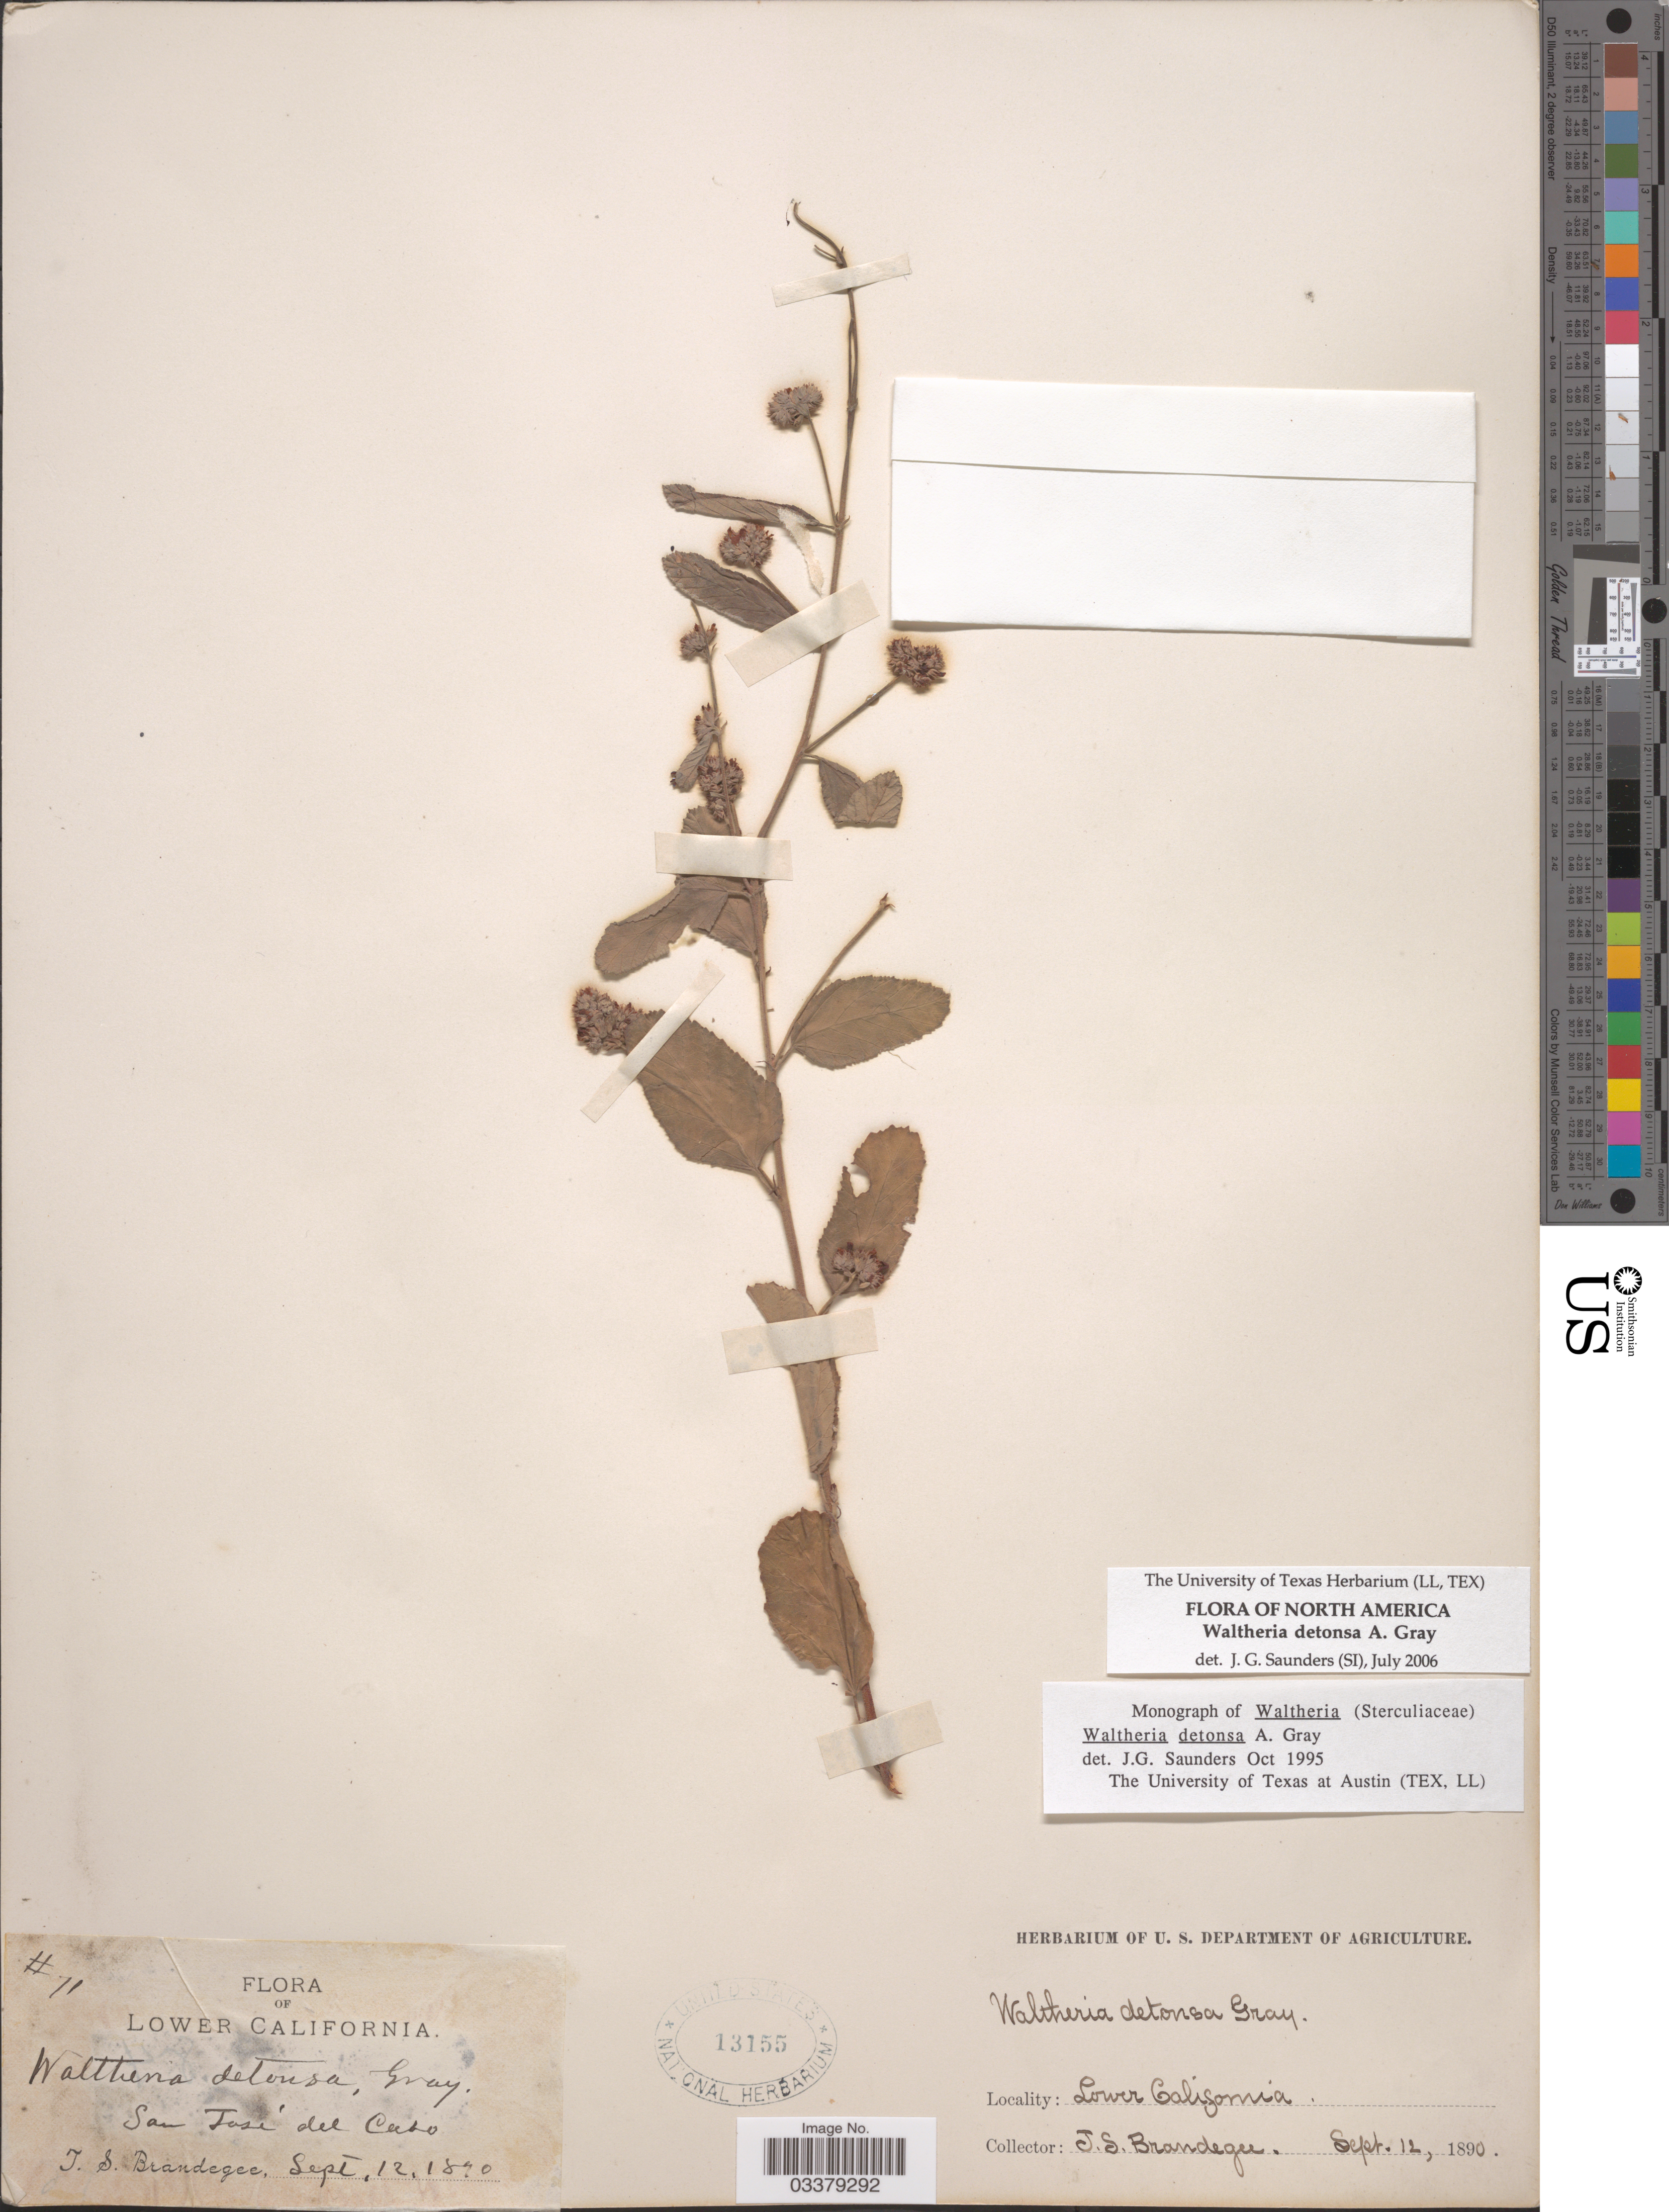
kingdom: Plantae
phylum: Tracheophyta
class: Magnoliopsida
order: Malvales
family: Malvaceae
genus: Waltheria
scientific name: Waltheria detonsa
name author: A. Gray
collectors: J. S. Brandegee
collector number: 71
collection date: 1890-09-12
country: Mexico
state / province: Baja California Sur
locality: Lower California. San José del Cabo.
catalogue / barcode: US 13155